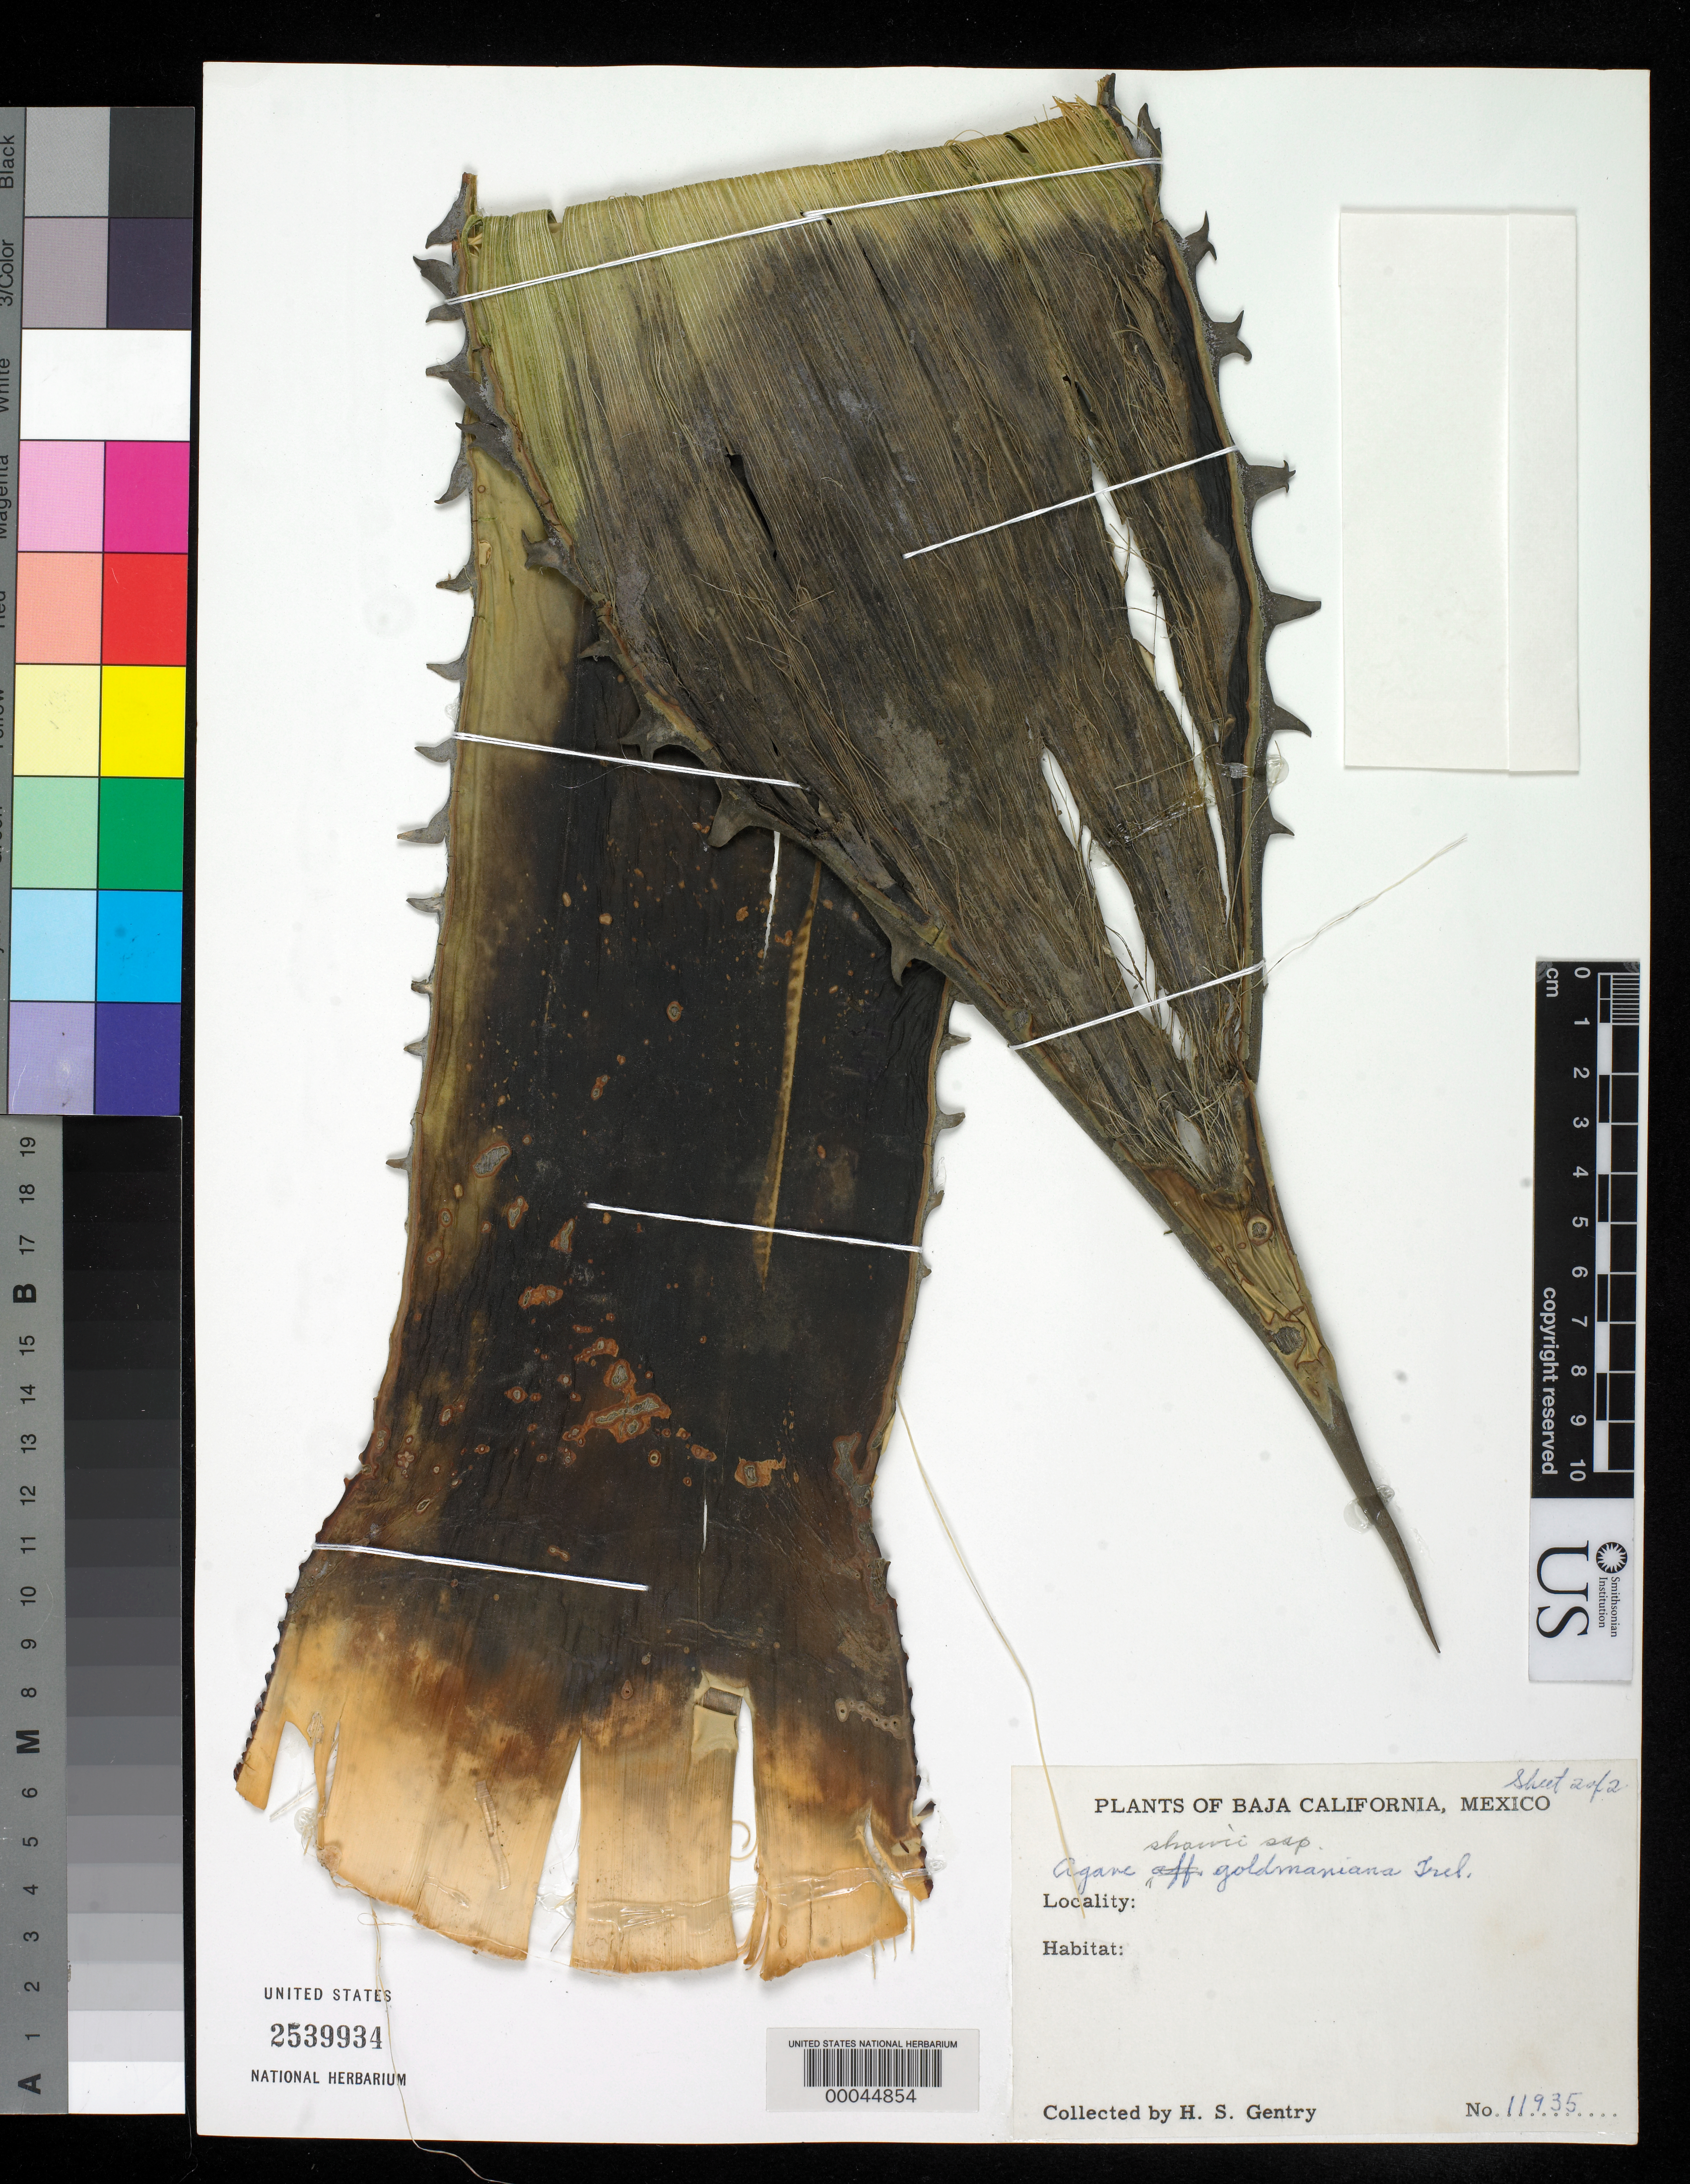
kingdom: Plantae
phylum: Tracheophyta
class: Liliopsida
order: Asparagales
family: Asparagaceae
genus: Agave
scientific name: Agave shawii subsp. goldmaniana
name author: (Trel.) Gentry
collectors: H. S. Gentry & W. B. Fox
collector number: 11935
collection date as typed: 18 May 1952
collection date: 1952-05-18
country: Mexico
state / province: Baja California Norte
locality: Ca 5 mi NW of Rancho Mezquital, Vizcaino Desert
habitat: On reddish granitic hills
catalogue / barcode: US 2539934